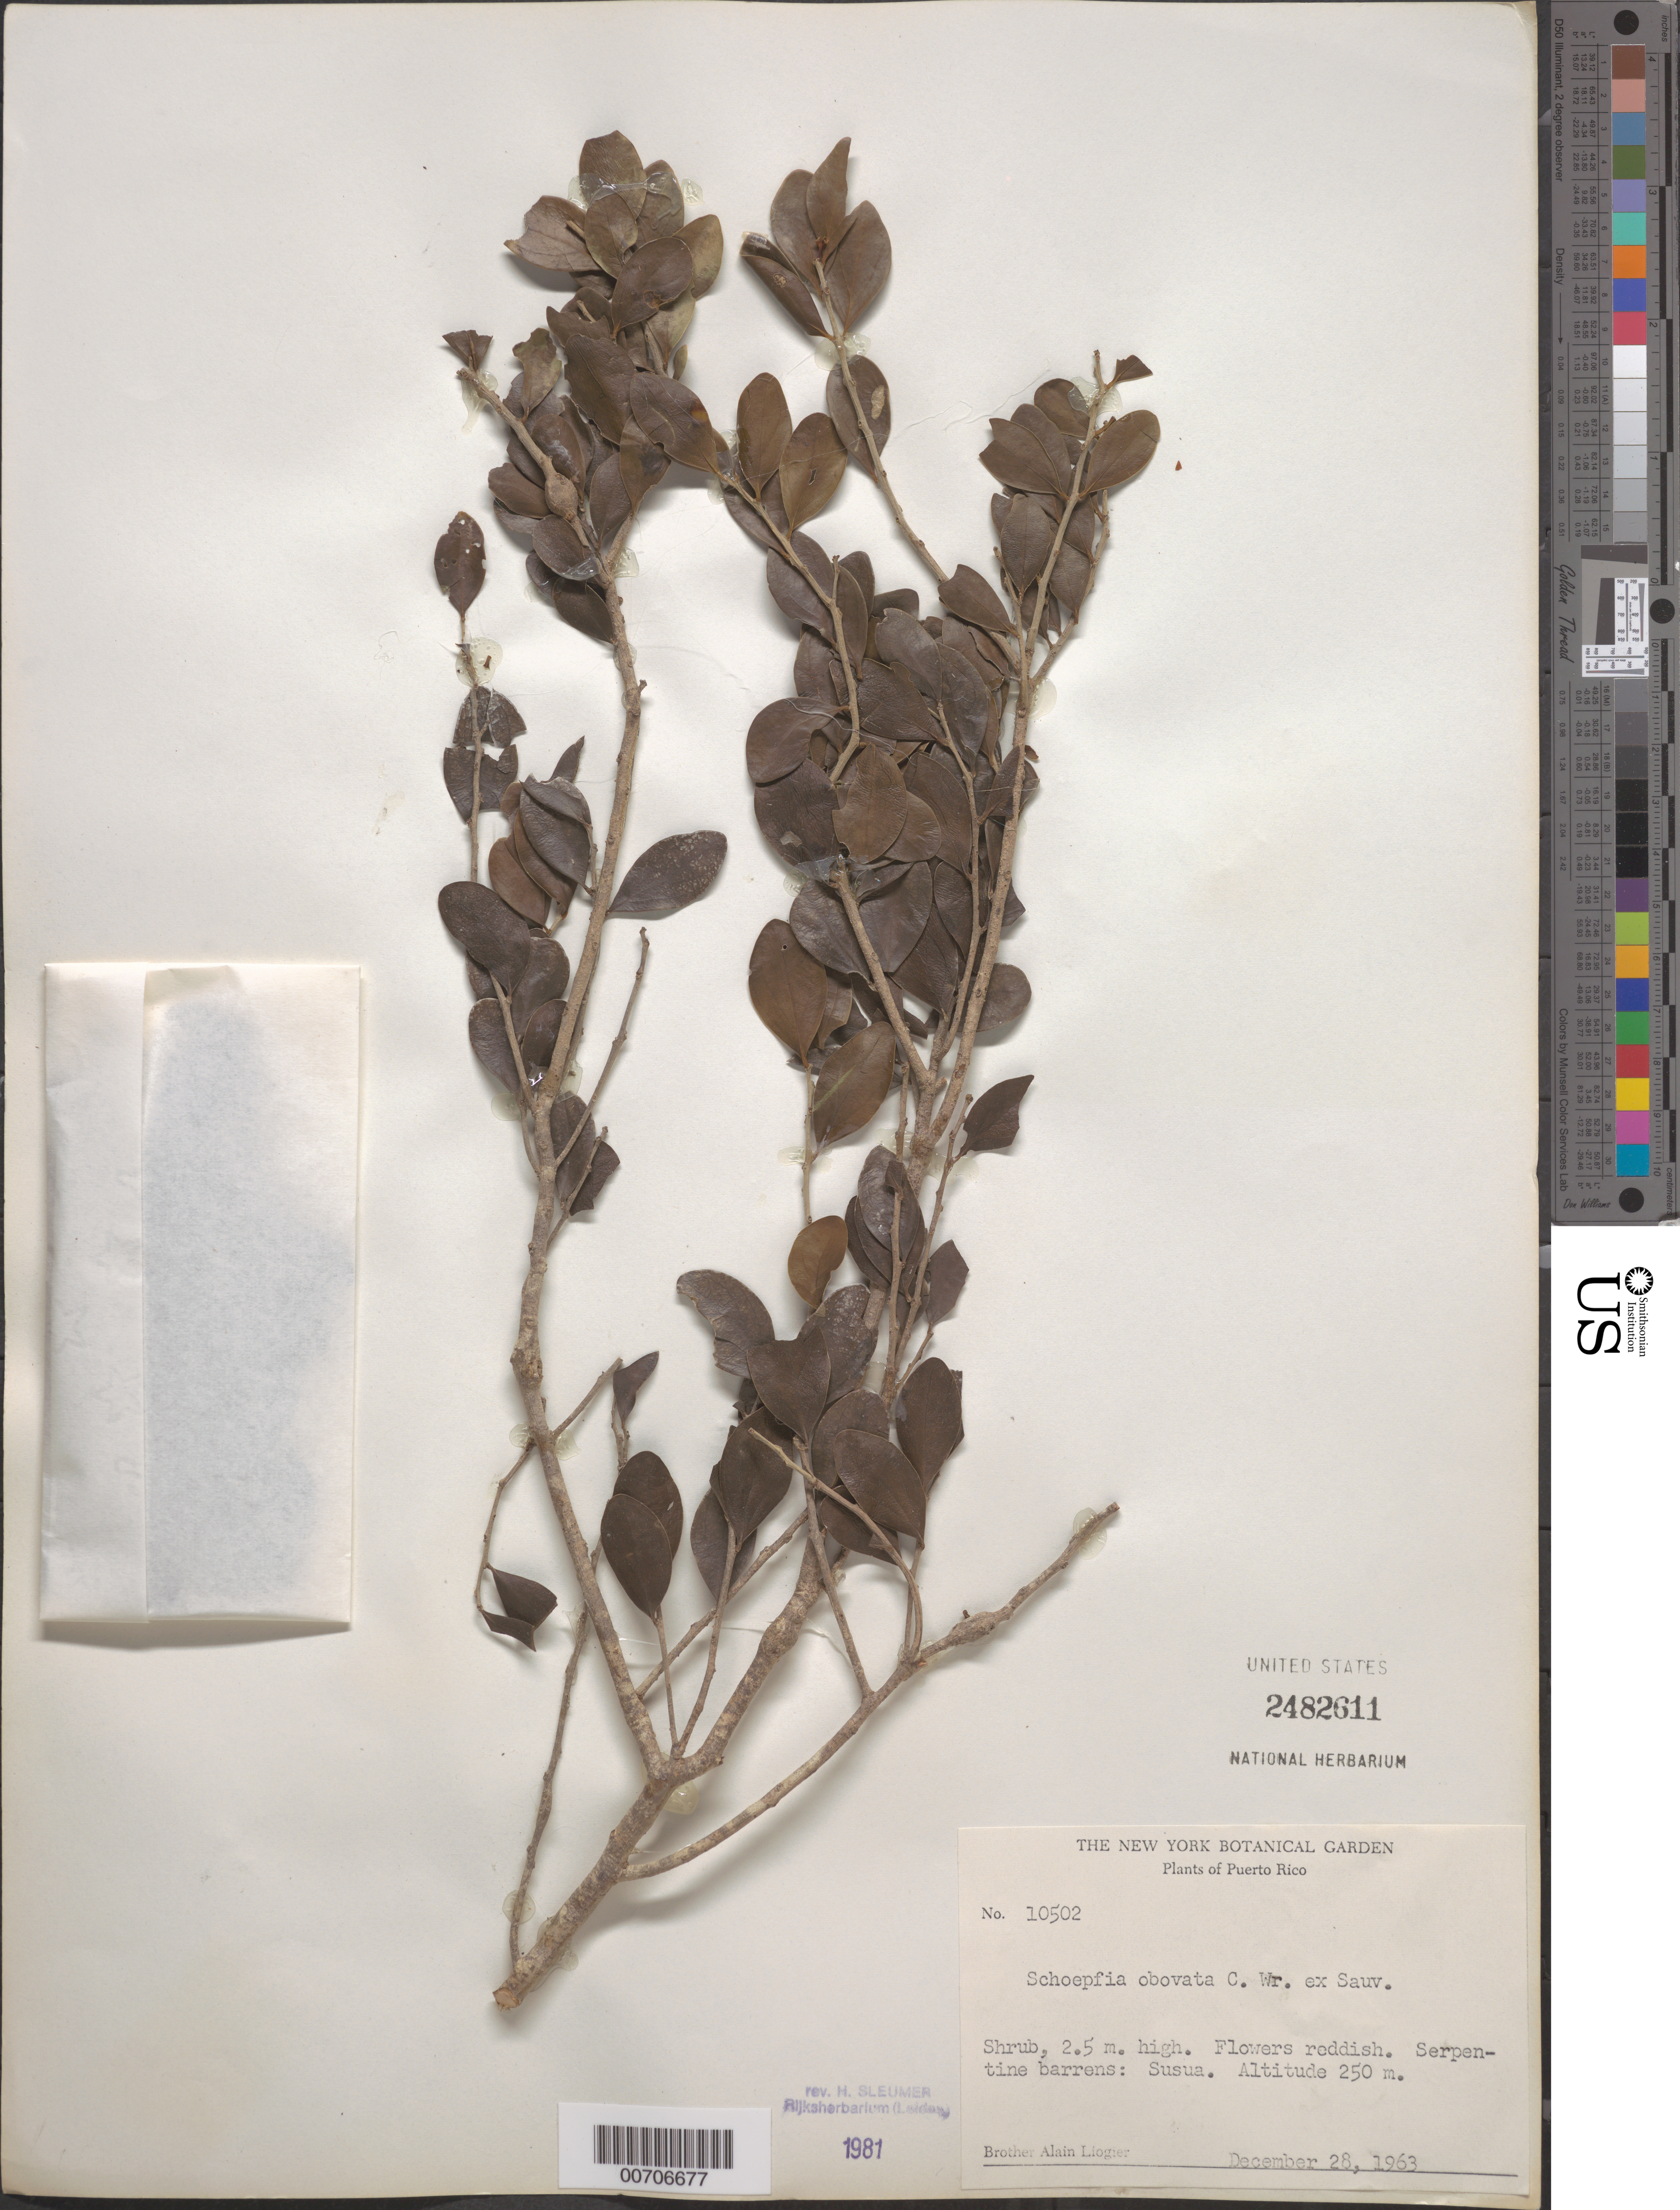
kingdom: Plantae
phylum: Tracheophyta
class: Magnoliopsida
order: Santalales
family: Schoepfiaceae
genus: Schoepfia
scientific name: Schoepfia obovata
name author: C. Wright in Sauvalle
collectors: A. H. Liogier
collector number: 10502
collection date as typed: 28 Dec 1963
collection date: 1963-12-28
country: Puerto Rico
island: Greater Antilles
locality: Susua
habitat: Serpentine barrens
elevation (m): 250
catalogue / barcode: US 2482611